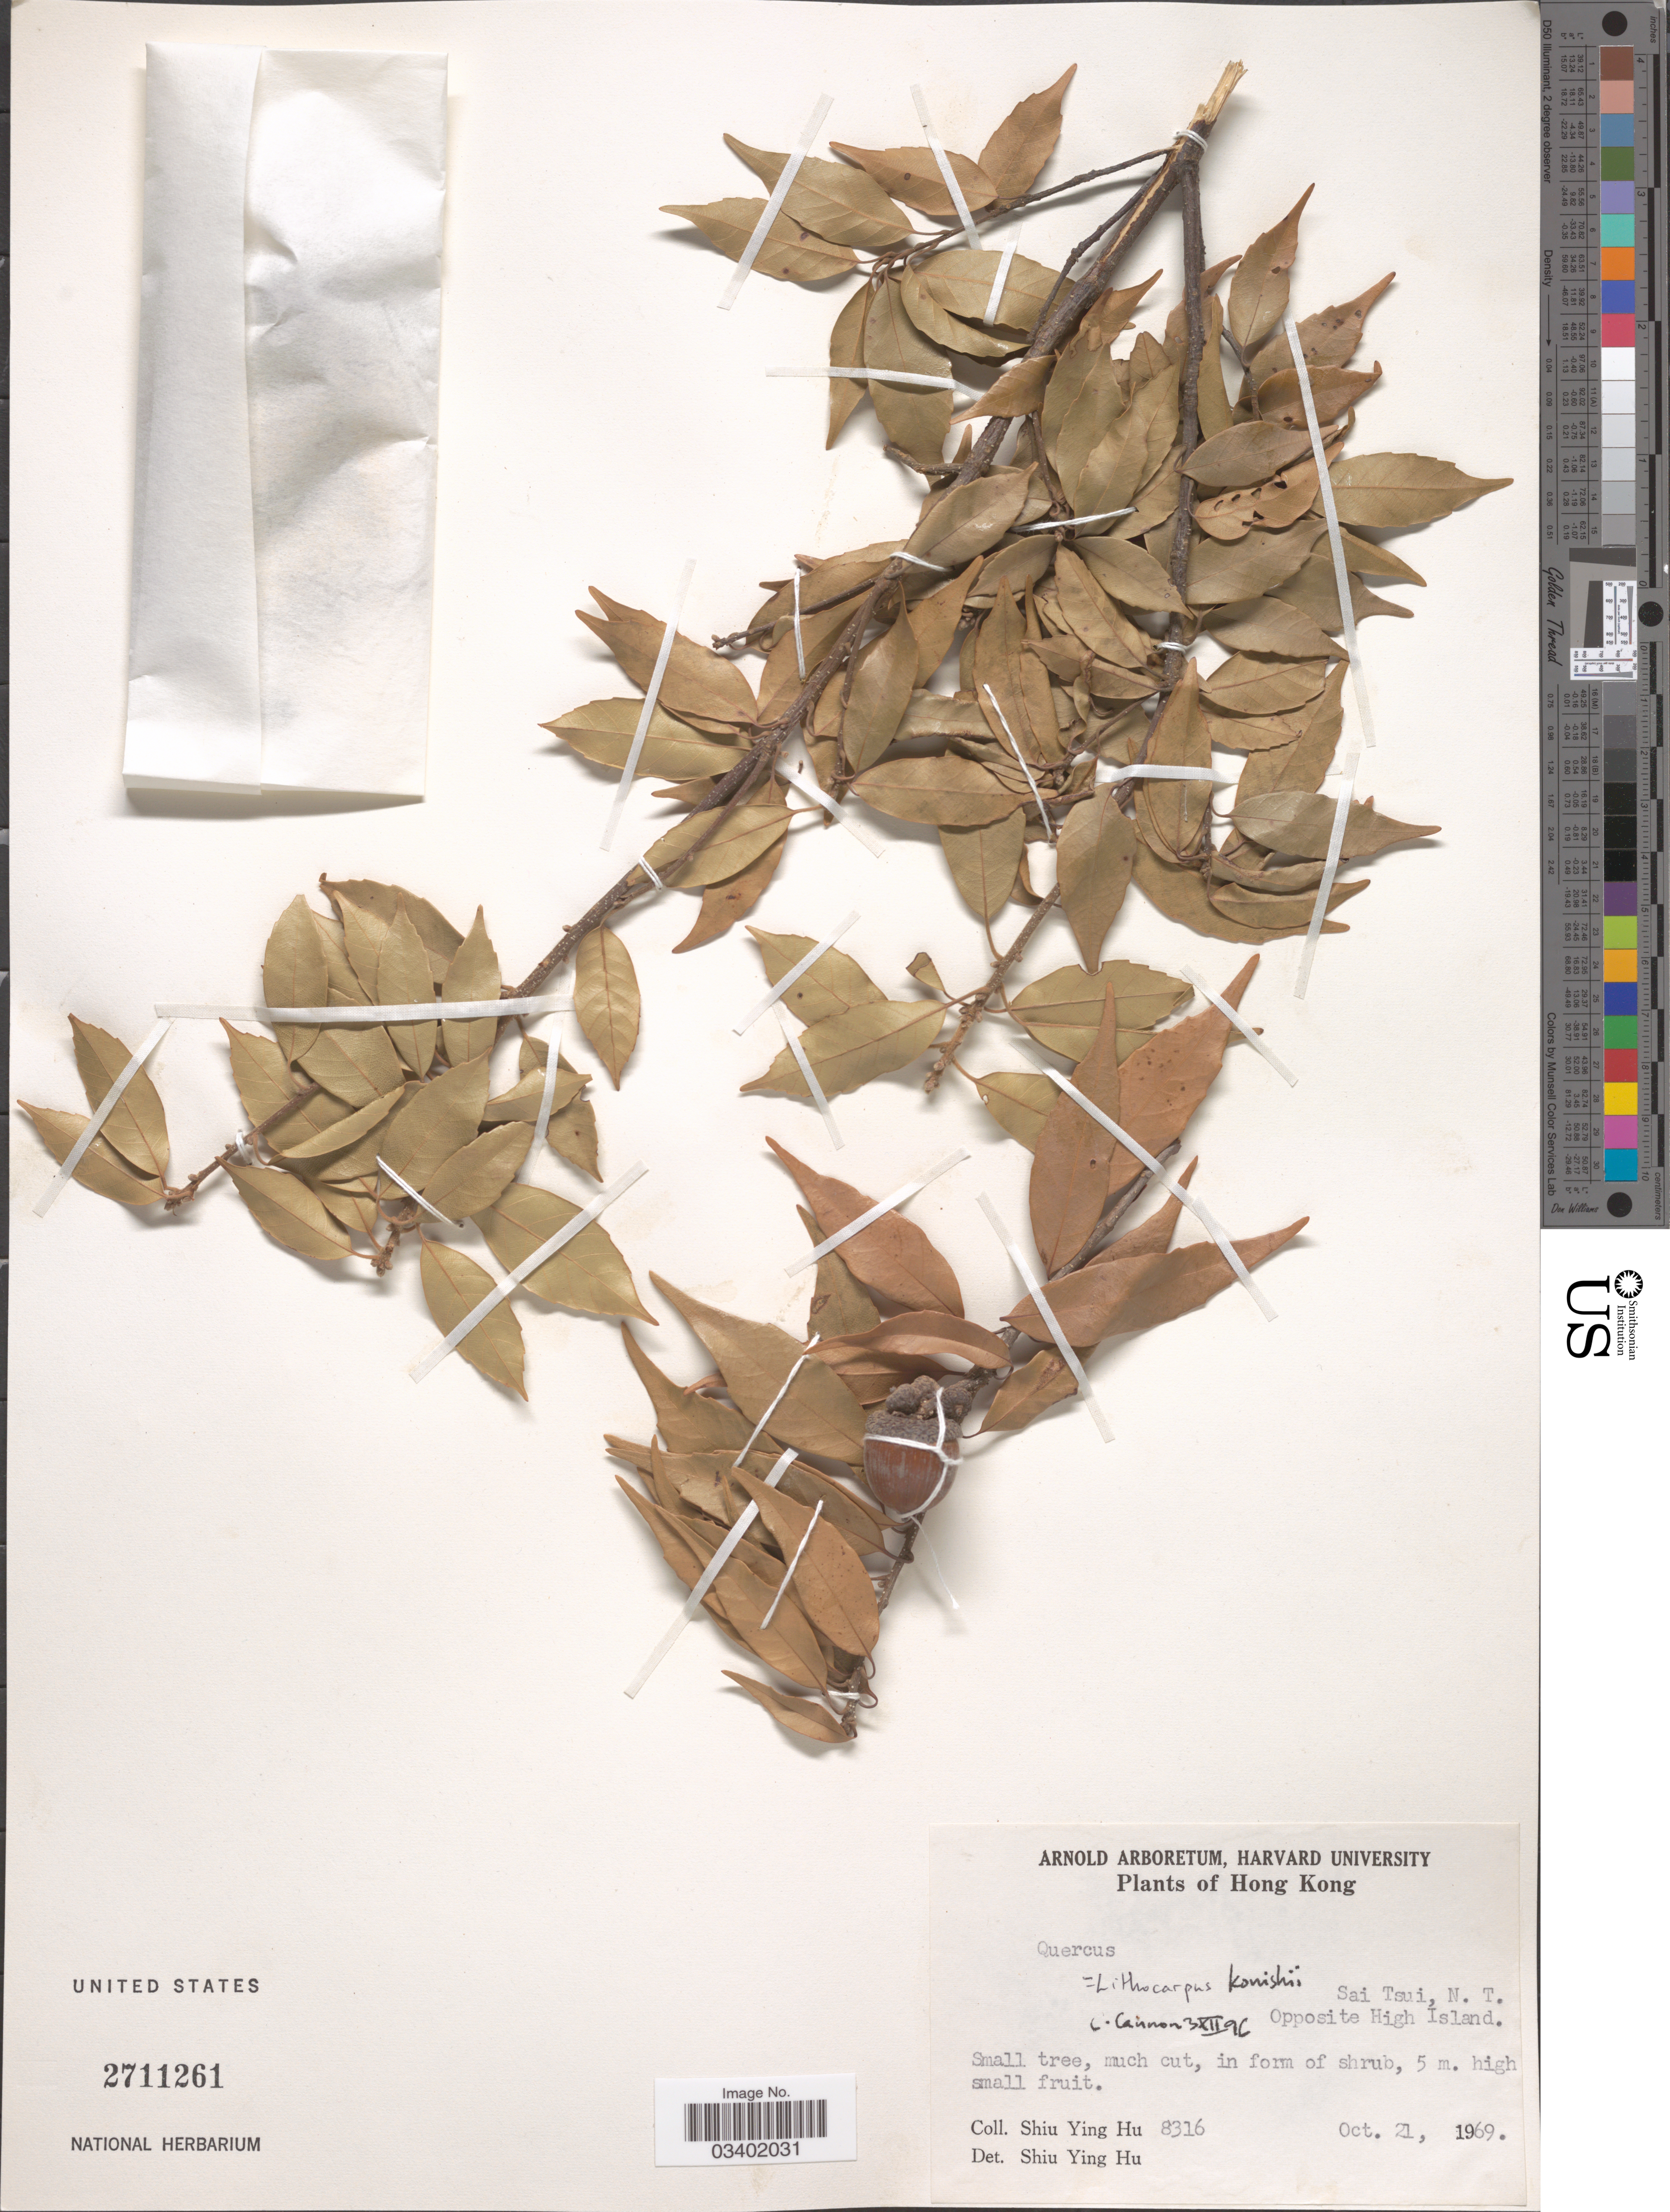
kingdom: Plantae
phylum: Tracheophyta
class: Magnoliopsida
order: Fagales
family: Fagaceae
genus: Lithocarpus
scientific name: Lithocarpus konishii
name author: (Hayata) Hayata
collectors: S. Y. Hu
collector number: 8316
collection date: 1969-10-21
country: China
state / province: Hong Kong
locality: Sai Tsui, N. T. Opposite High Island.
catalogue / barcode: US 2711261